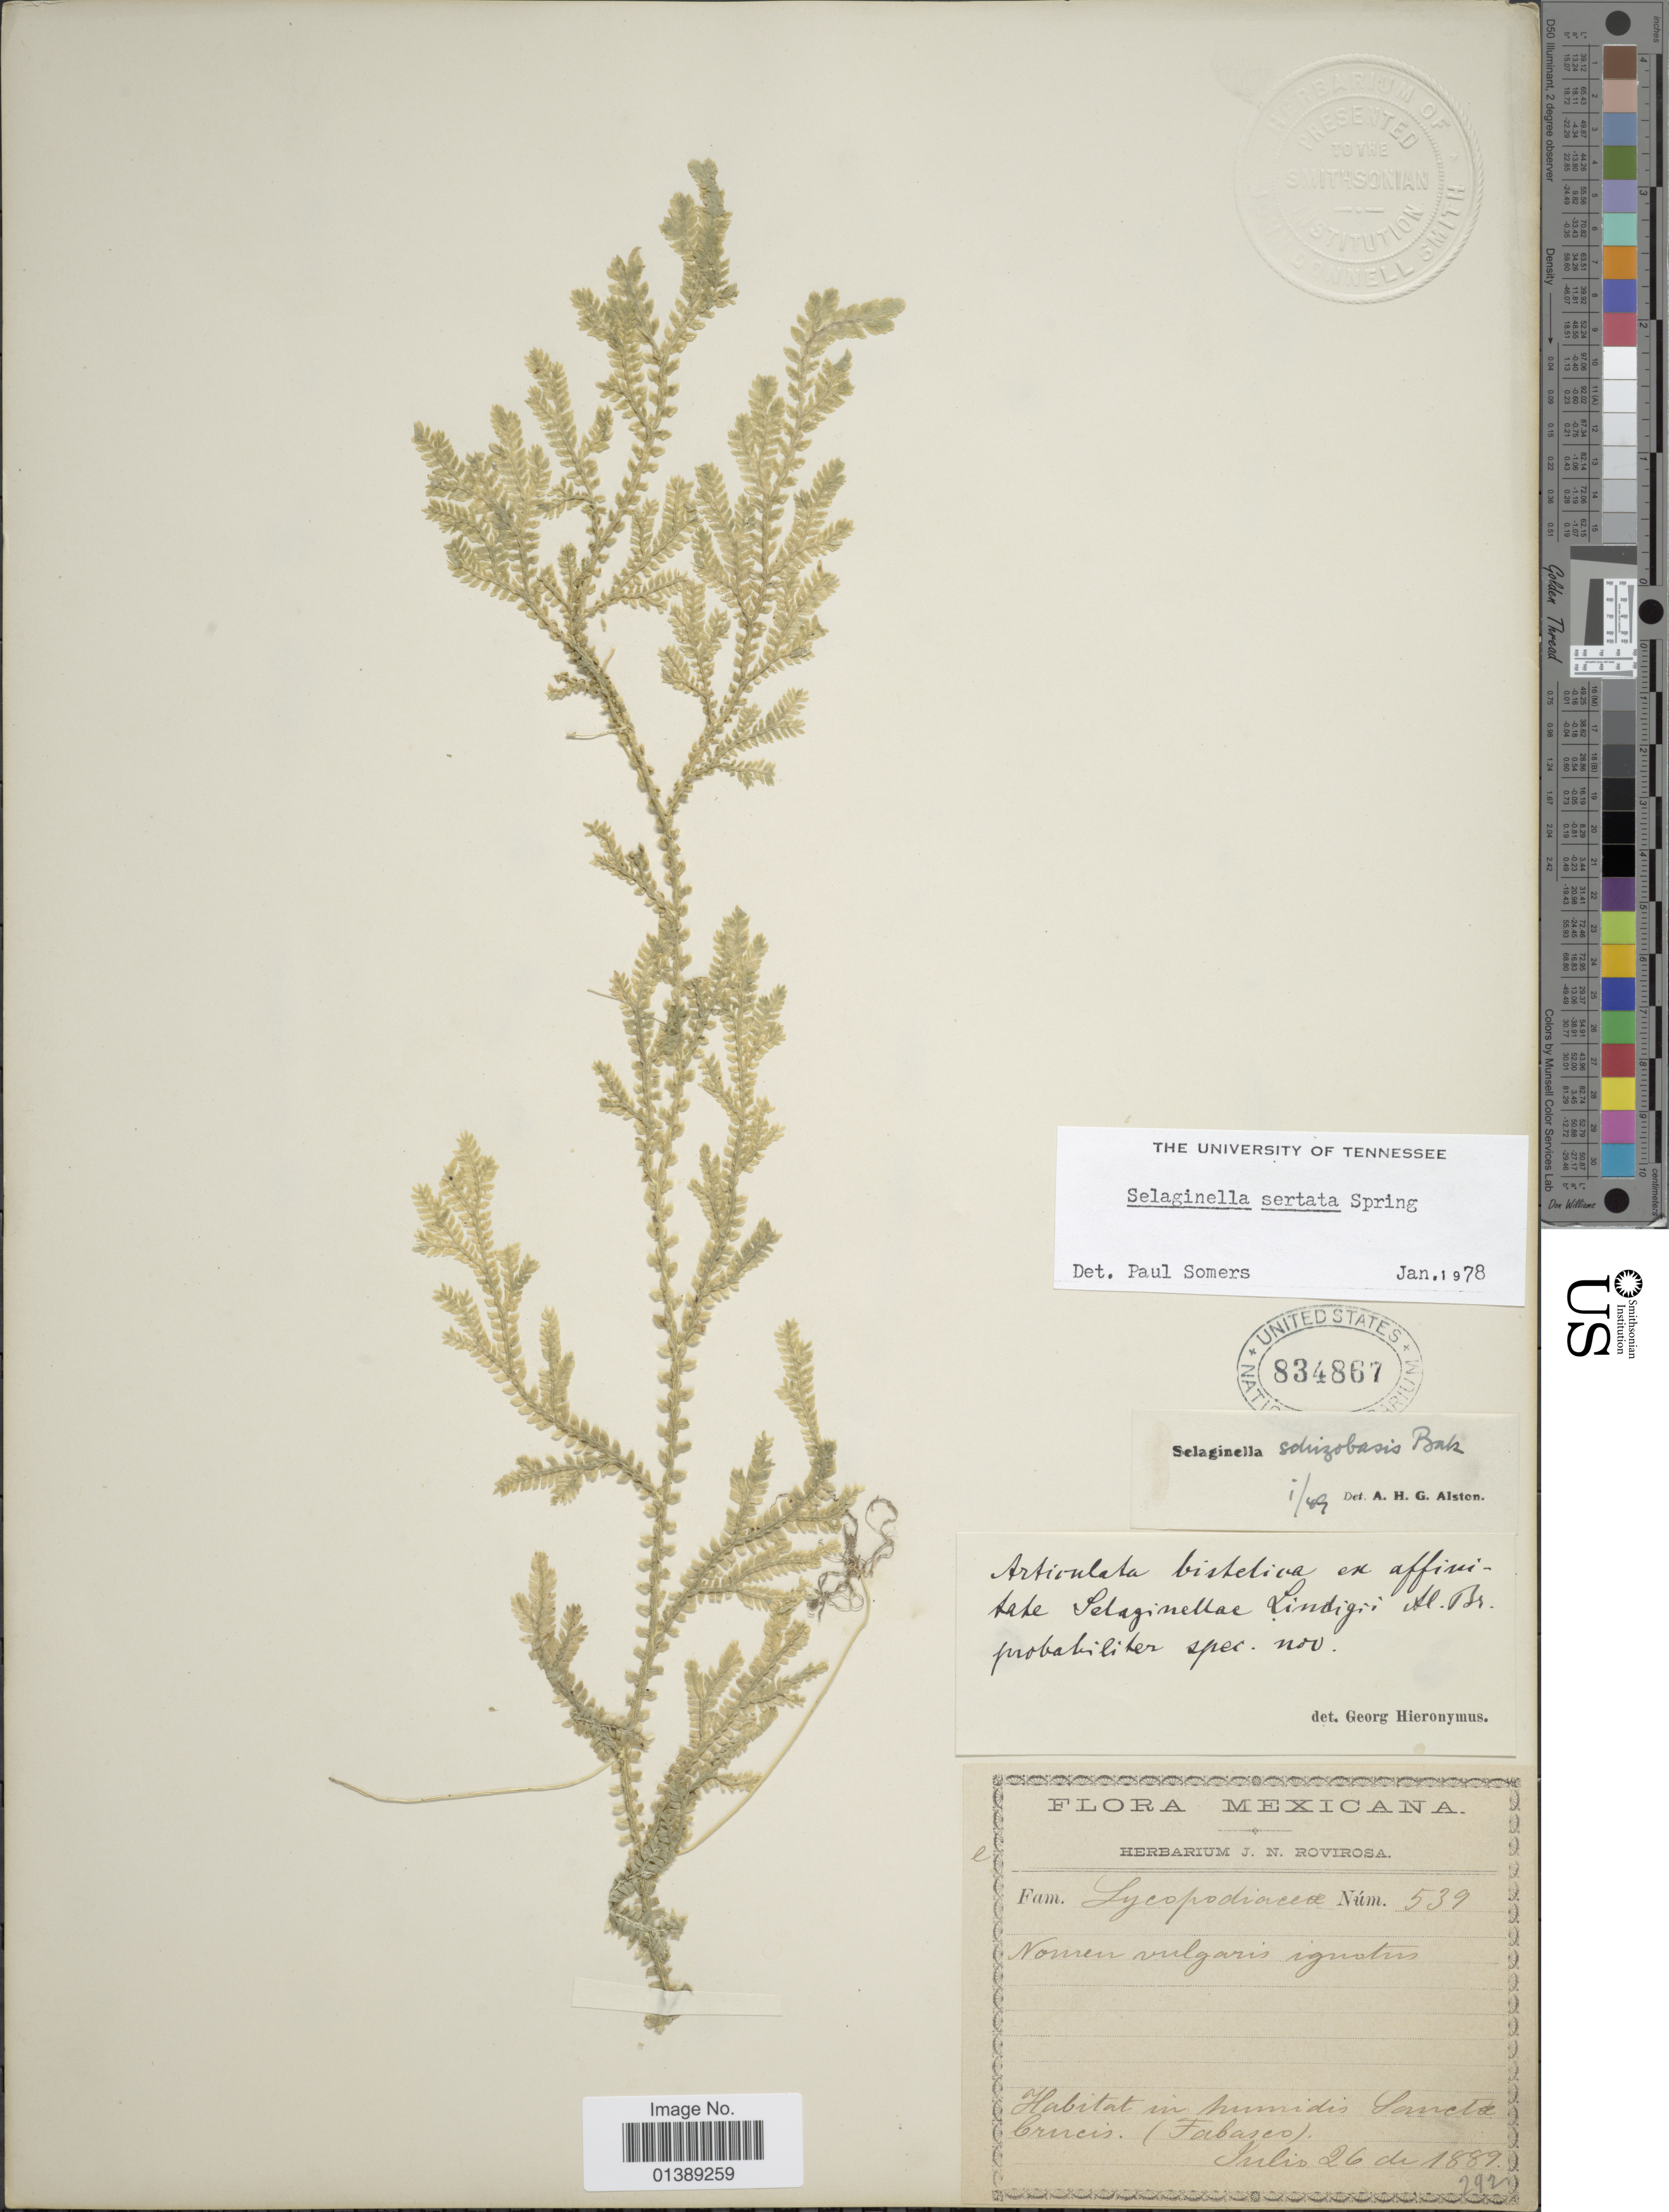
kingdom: Plantae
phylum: Tracheophyta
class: Lycopodiopsida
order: Selaginellales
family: Selaginellaceae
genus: Selaginella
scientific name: Selaginella sertata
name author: Spring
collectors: ex herb. J.N. Rovirosa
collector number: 539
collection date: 1889-07-26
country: Mexico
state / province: Tabasco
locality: In humidis Sancta Crucis (Tabasco)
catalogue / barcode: US 834867